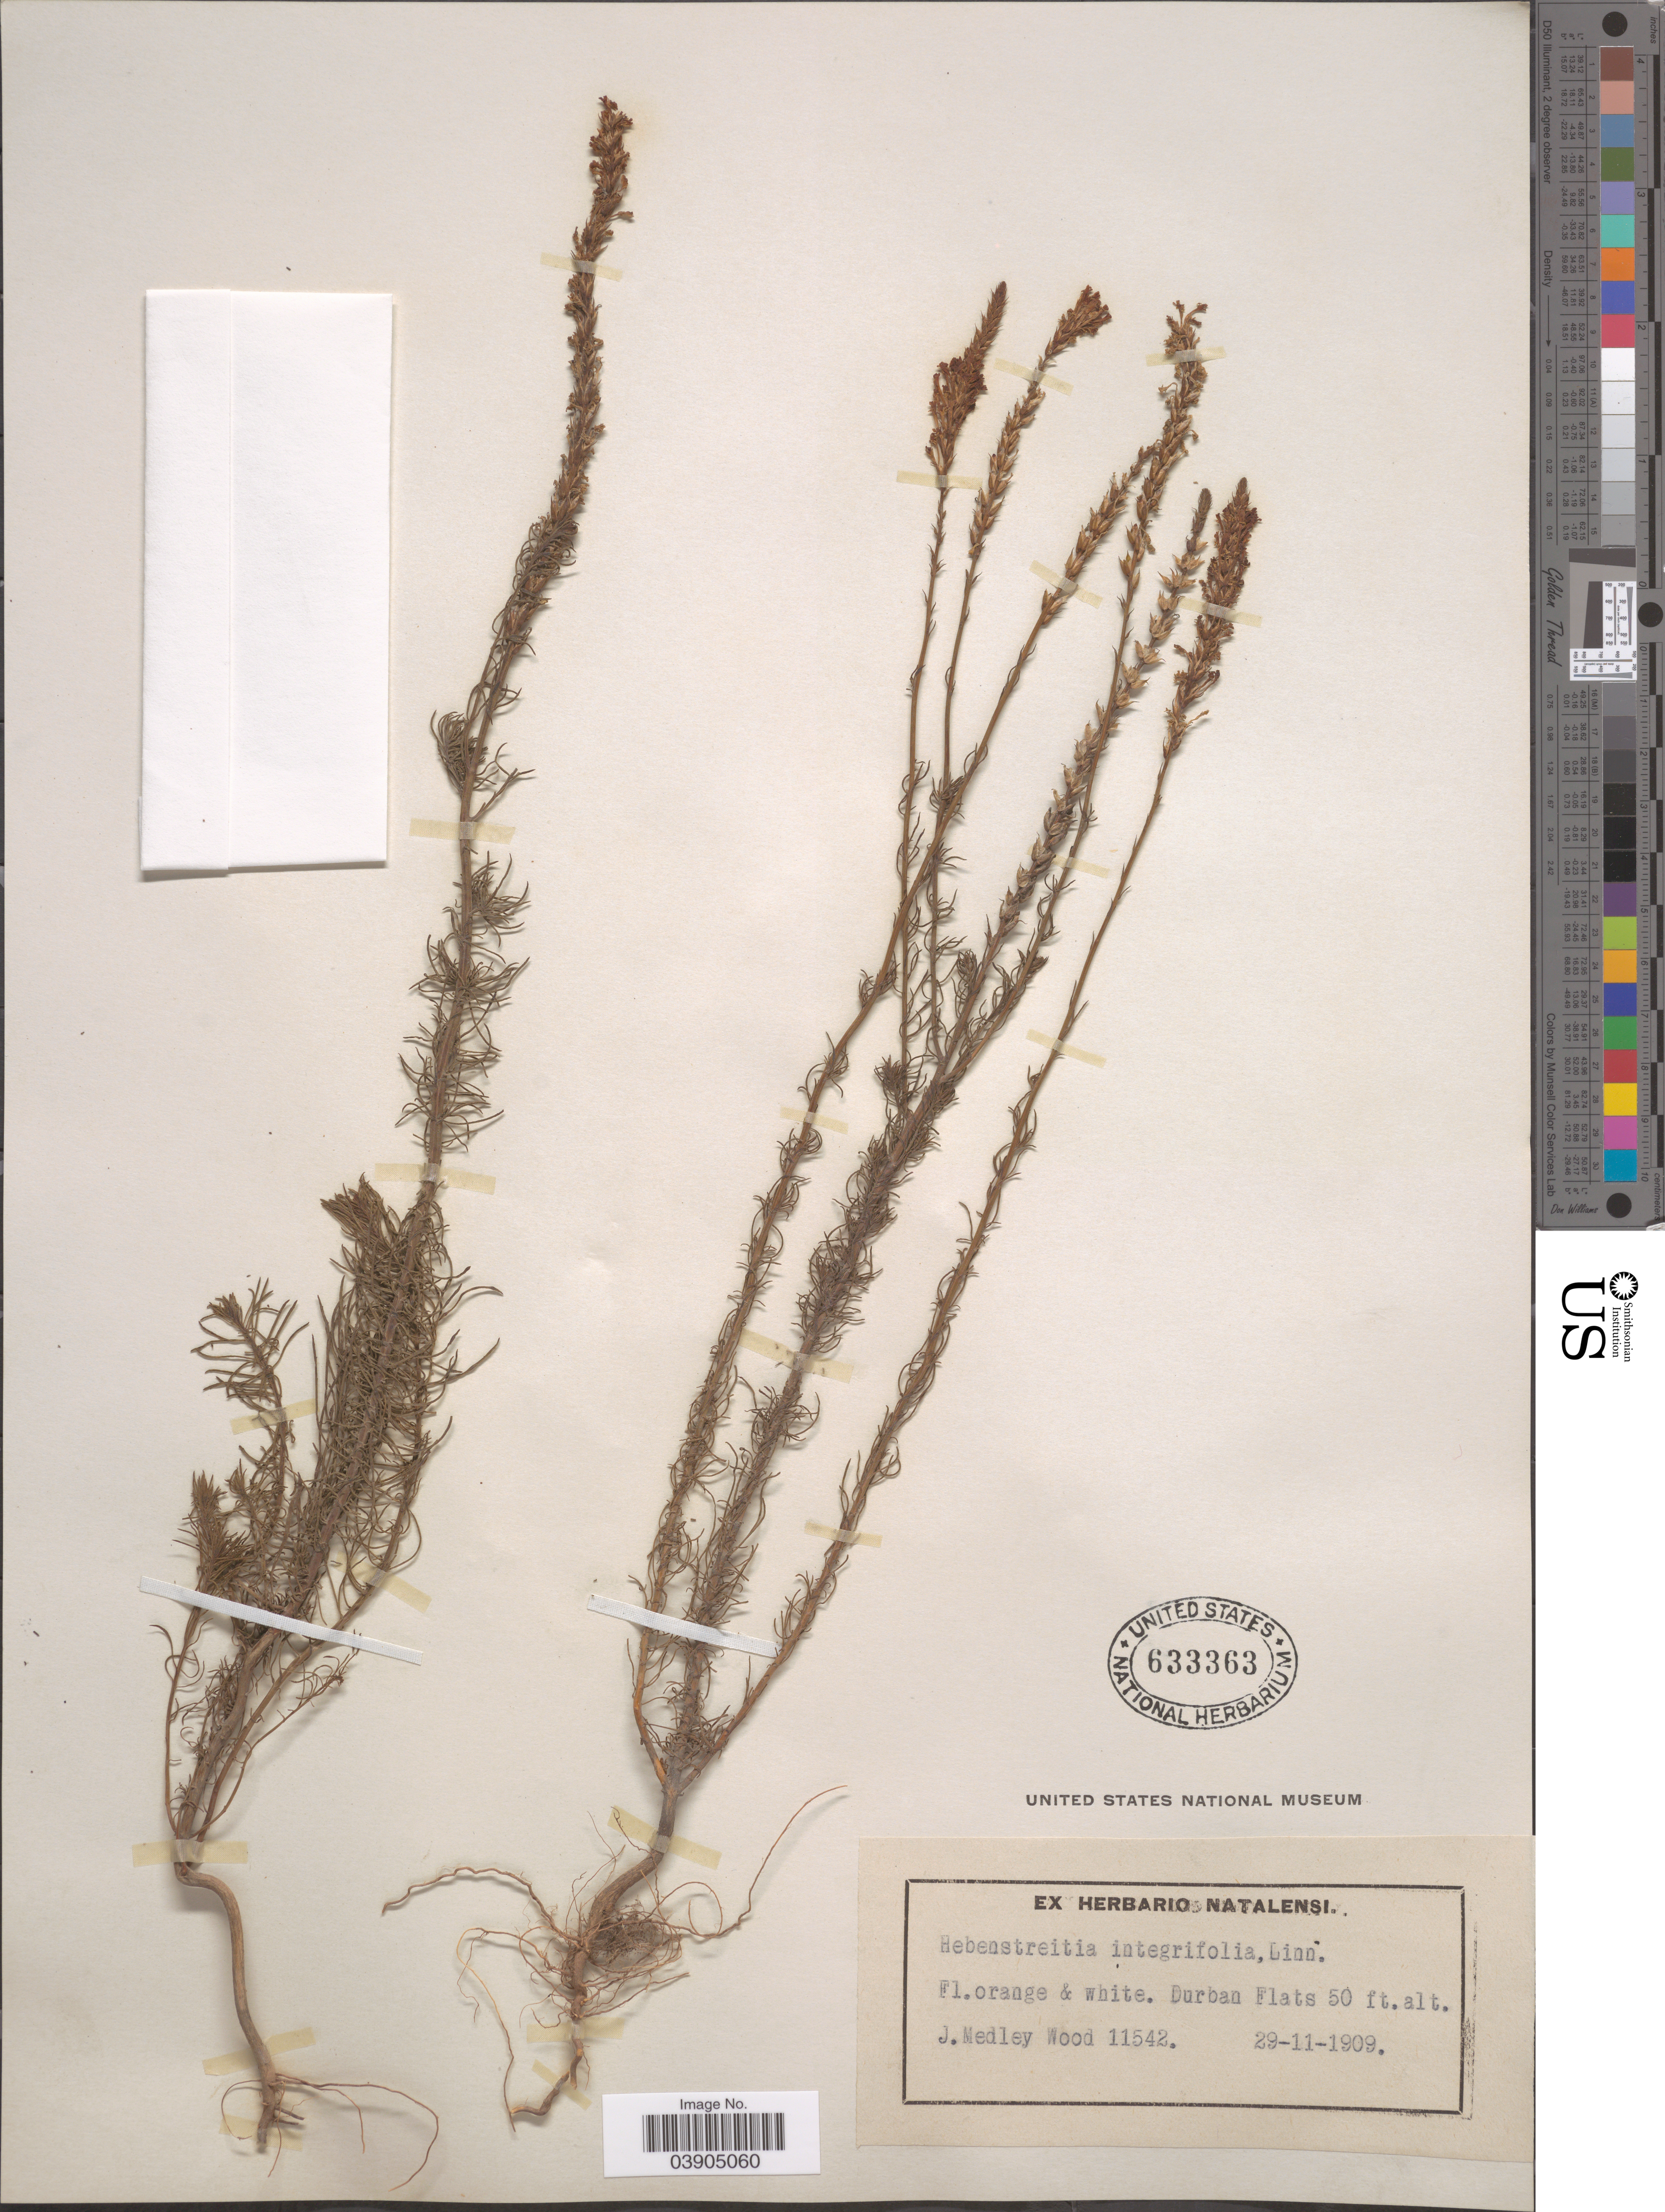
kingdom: Plantae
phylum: Tracheophyta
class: Magnoliopsida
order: Lamiales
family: Scrophulariaceae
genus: Hebenstretia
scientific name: Hebenstretia integrifolia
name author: L.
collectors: J. Medley Wood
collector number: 11542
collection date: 1909-11-29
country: South Africa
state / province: KwaZulu-Natal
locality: Durban Flats.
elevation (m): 15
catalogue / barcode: US 633363